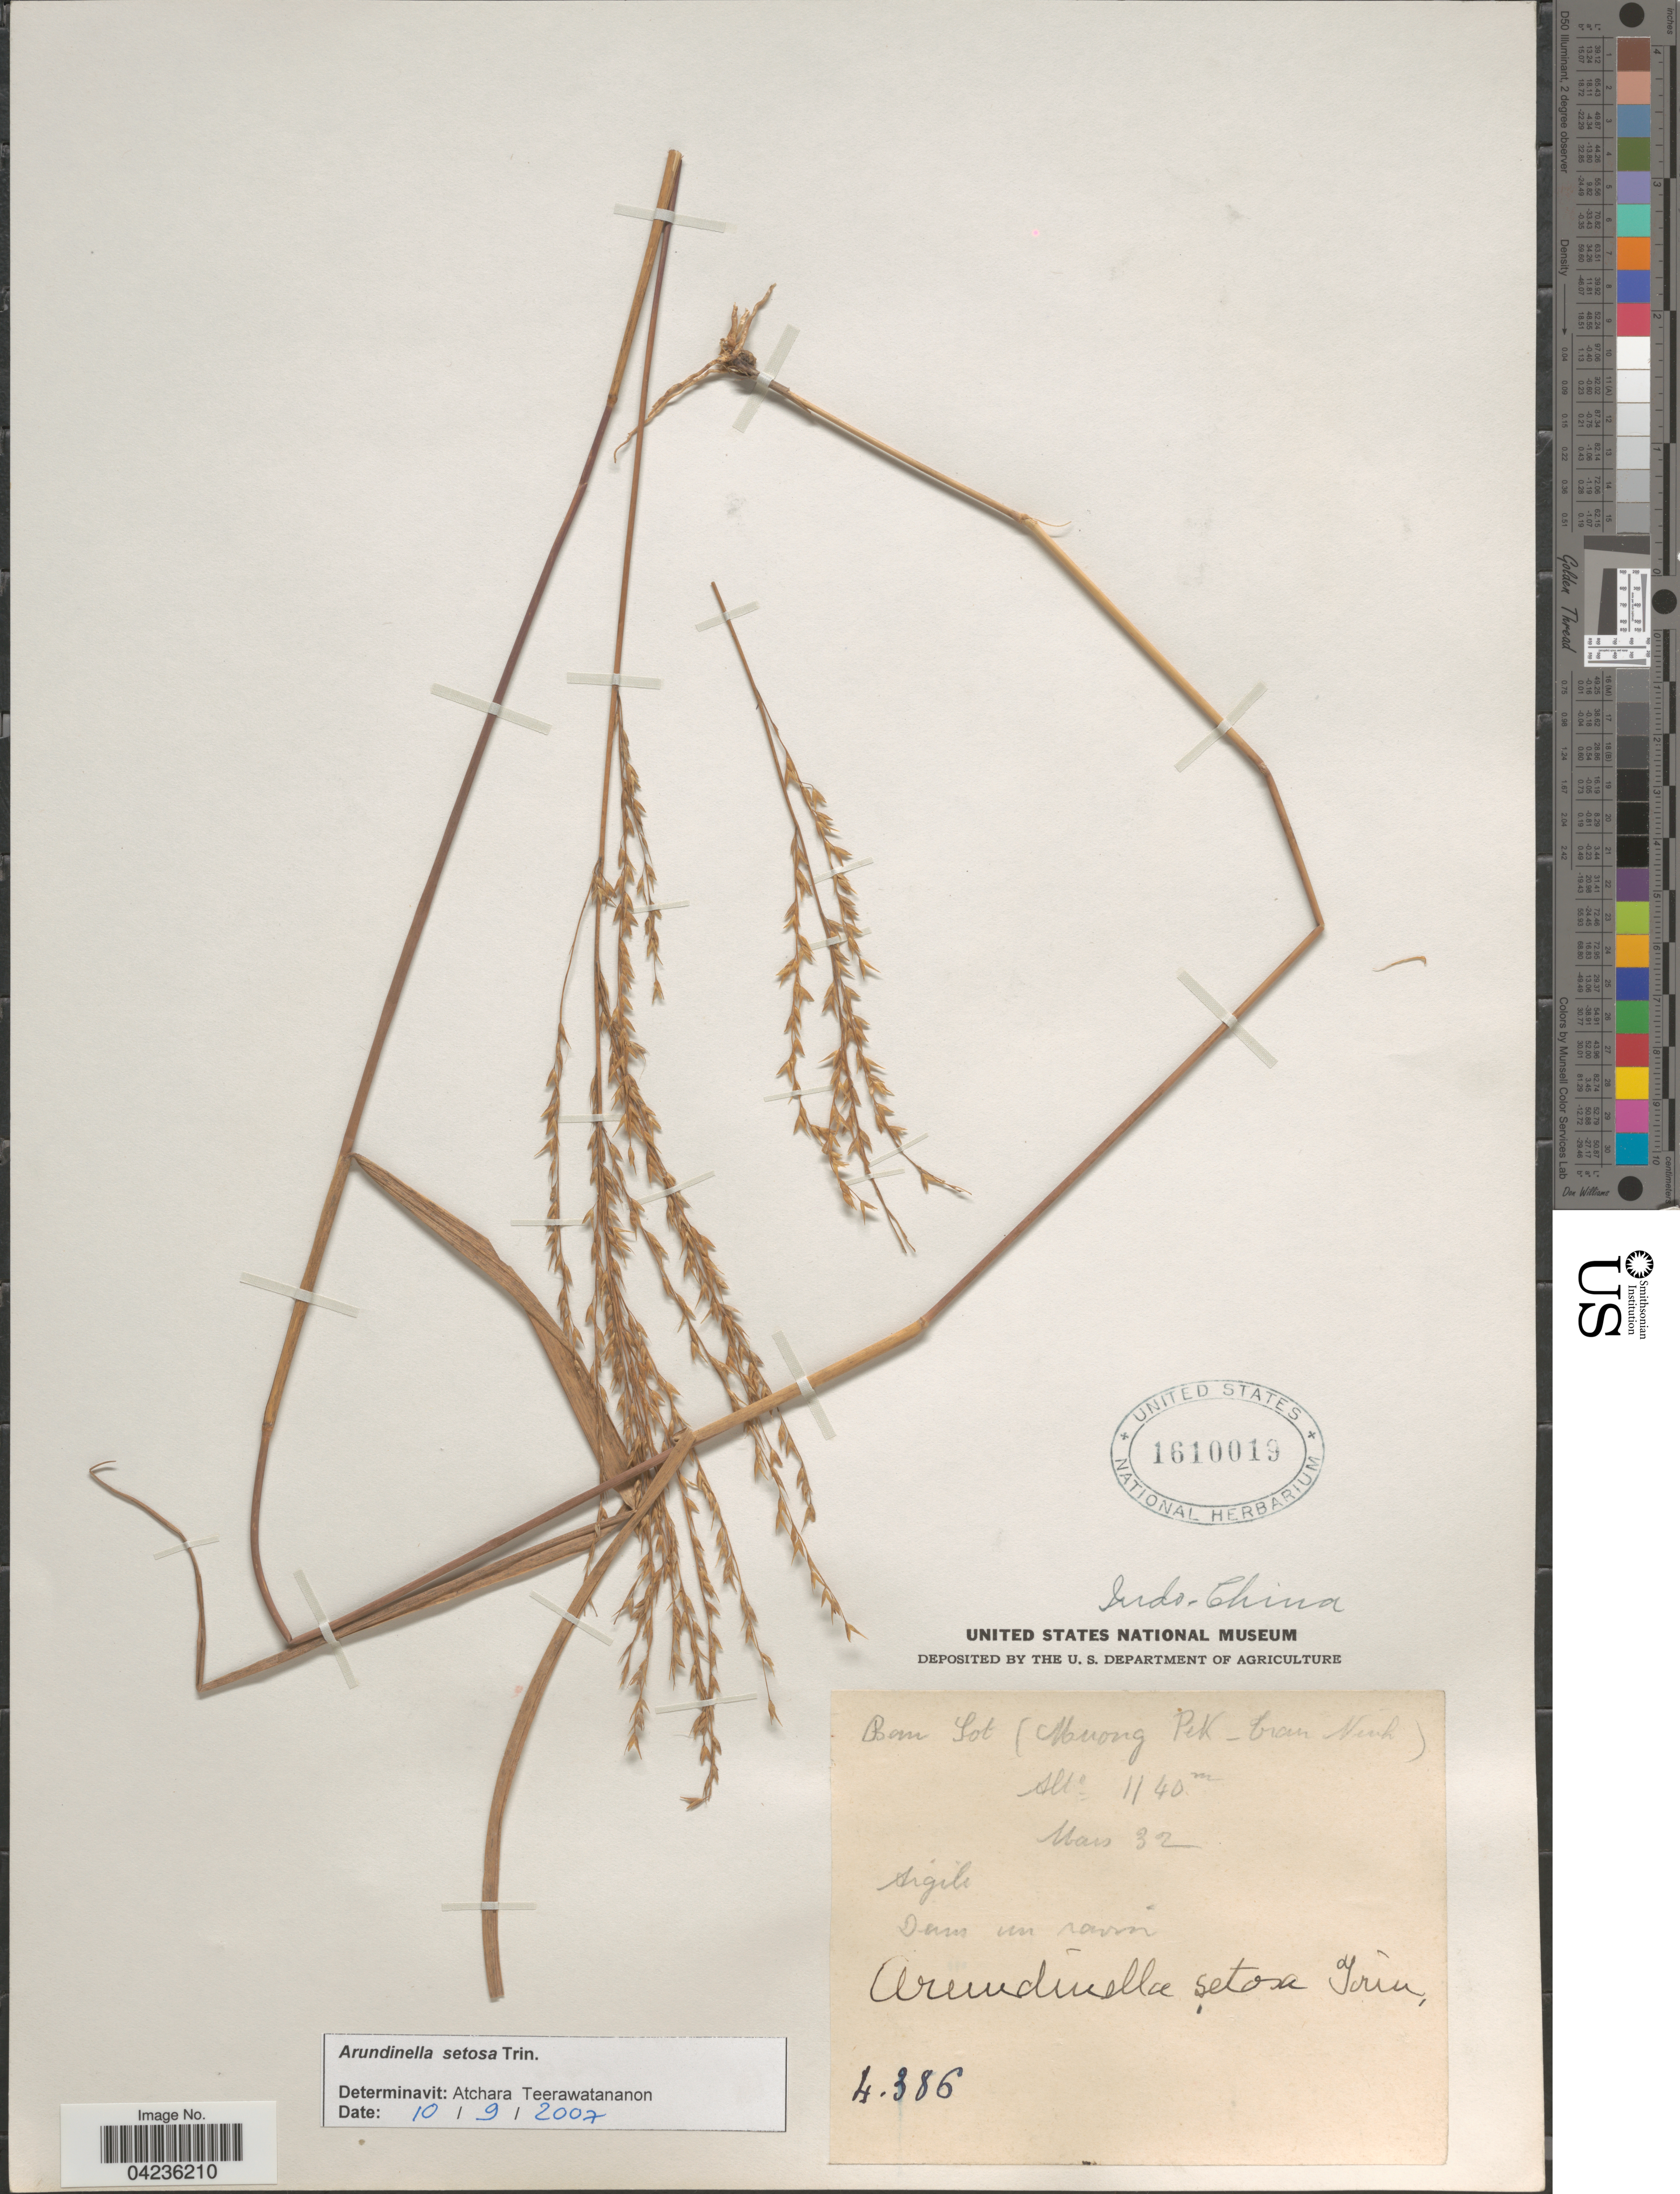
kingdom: Plantae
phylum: Tracheophyta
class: Liliopsida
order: Poales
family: Poaceae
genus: Arundinella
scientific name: Arundinella setosa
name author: Trin.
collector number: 4386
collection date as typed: Transcribed d/m/y: /3/32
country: Vietnam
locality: Indo-China. Muong Pek - Tran Ninh). Dans un ravin.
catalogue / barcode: US 1610019